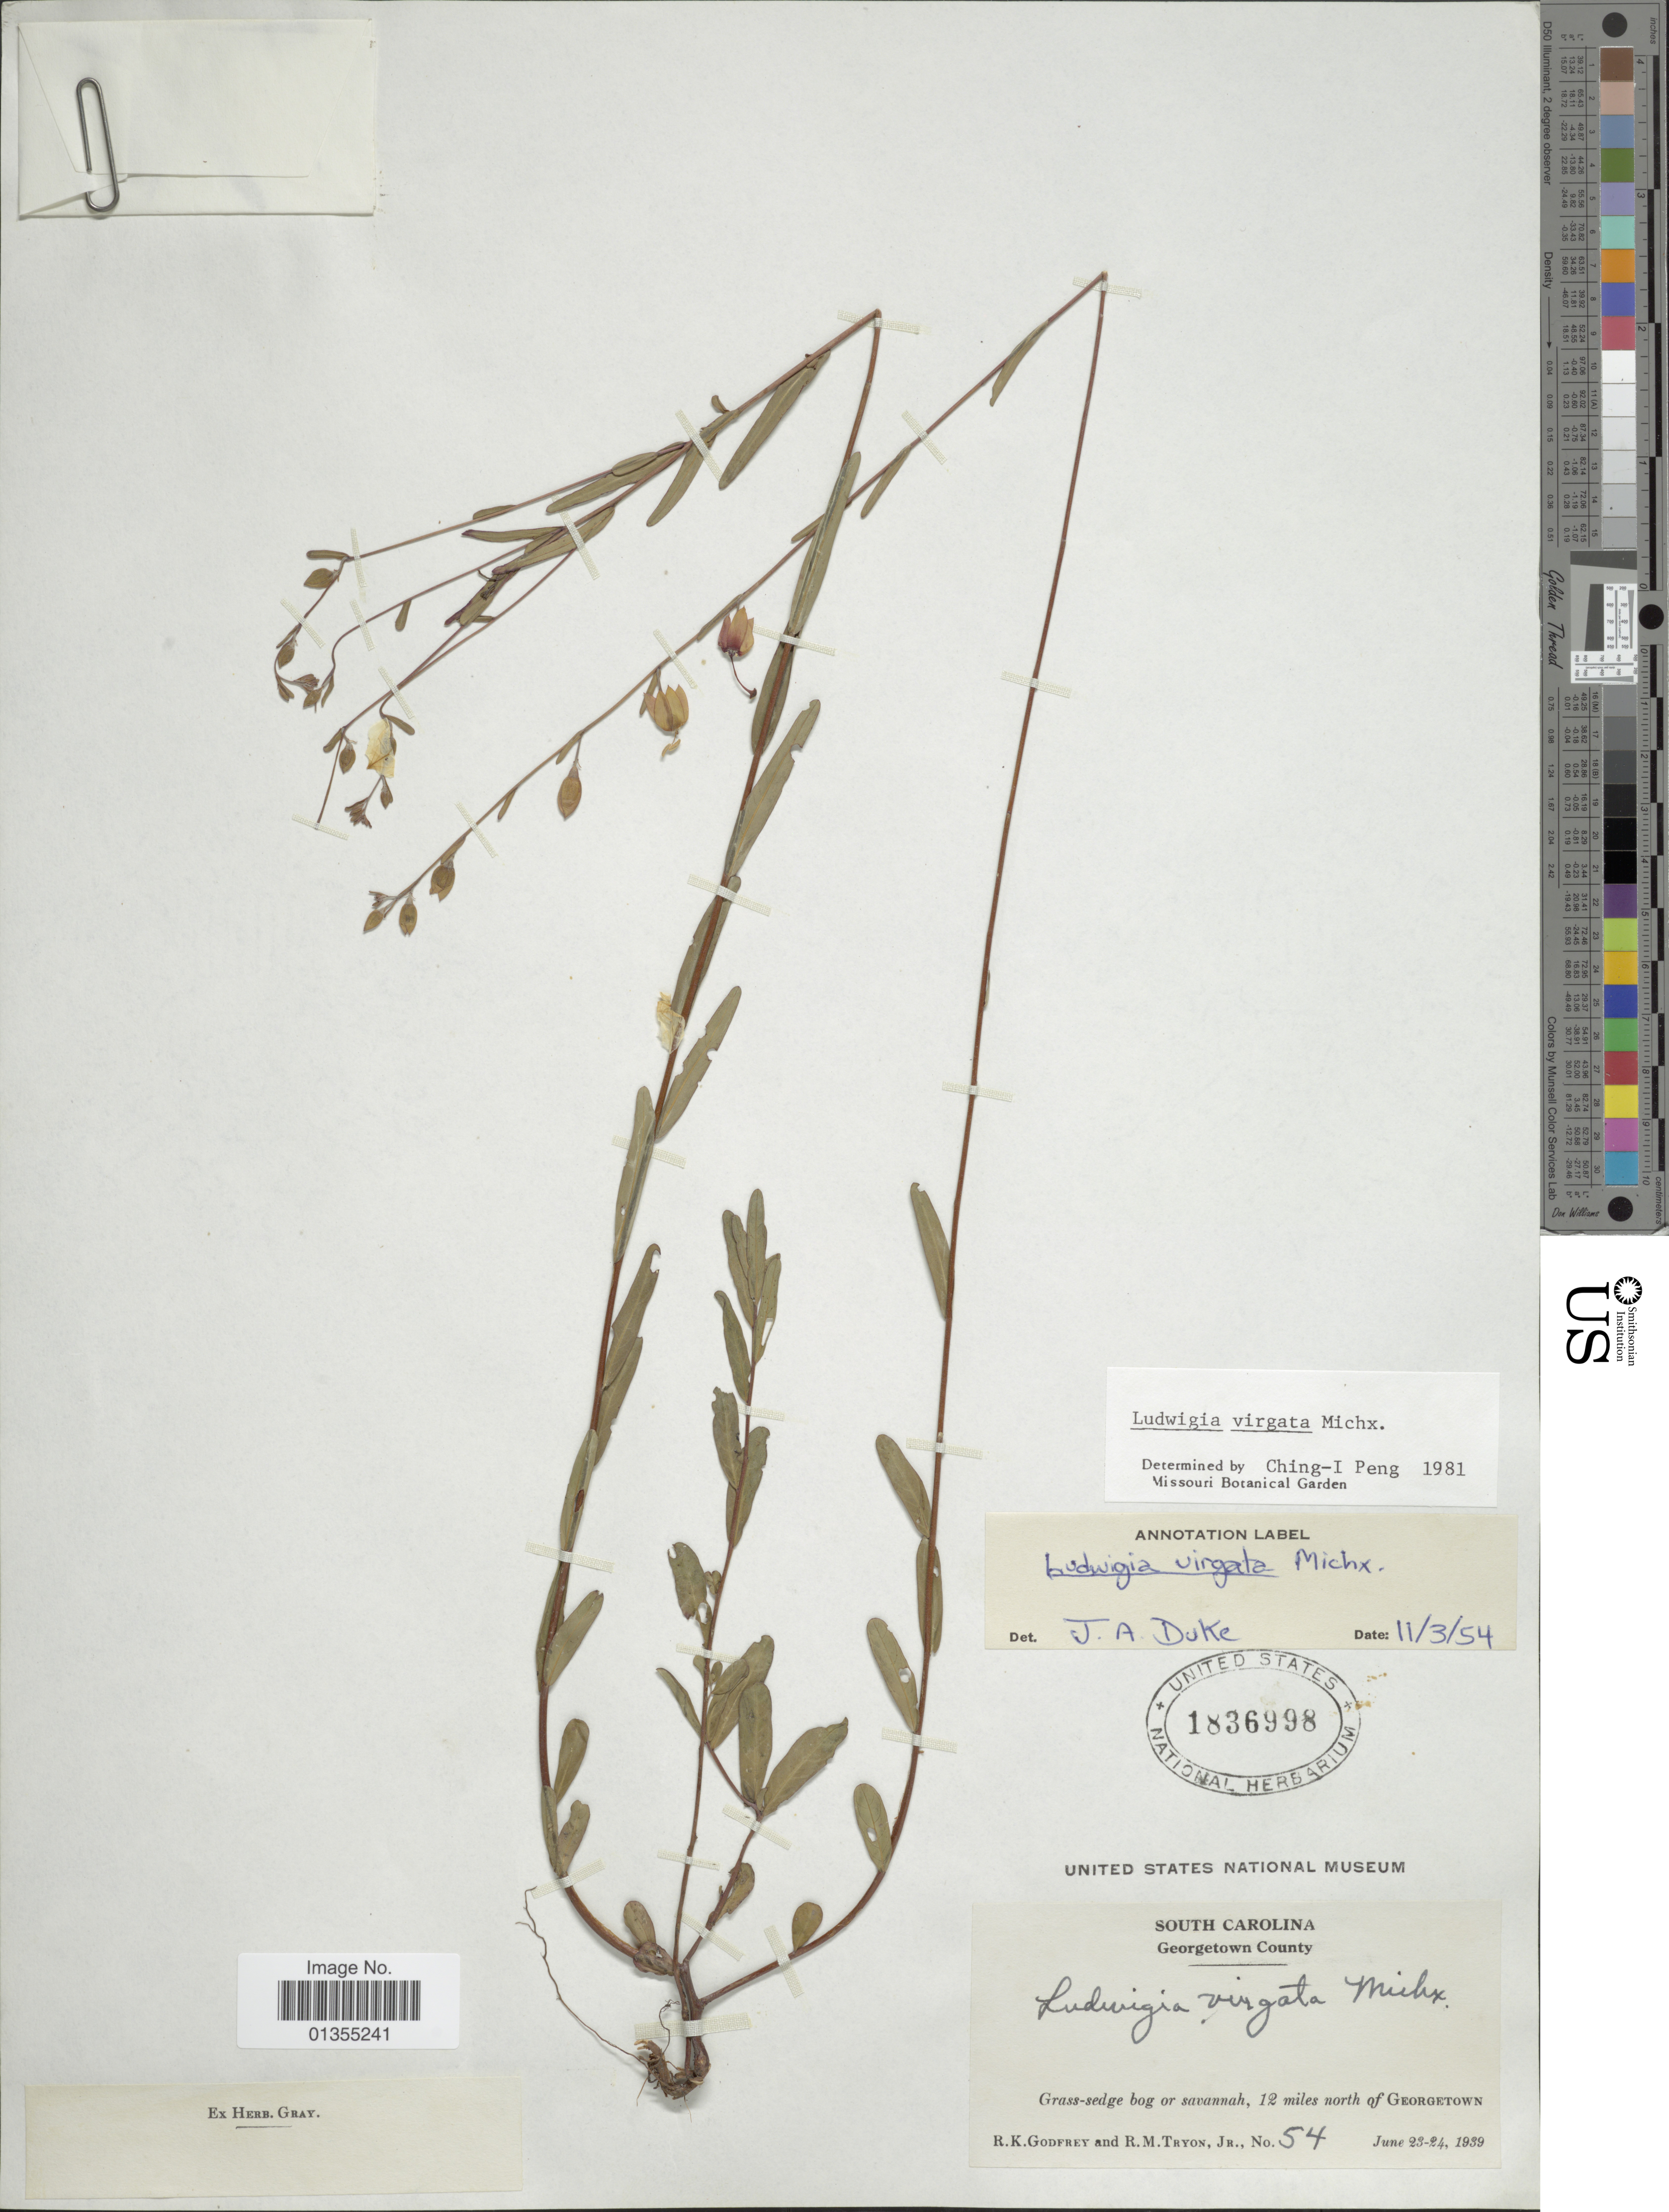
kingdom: Plantae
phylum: Tracheophyta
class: Magnoliopsida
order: Myrtales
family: Onagraceae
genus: Ludwigia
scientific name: Ludwigia virgata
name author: Michx.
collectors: R. K. Godfrey & R. M. Tryon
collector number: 54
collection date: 1939-06-23/1939-06-24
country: United States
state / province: South Carolina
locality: Georgetown County, 12 miles north of Georgetown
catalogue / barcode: US 1836998